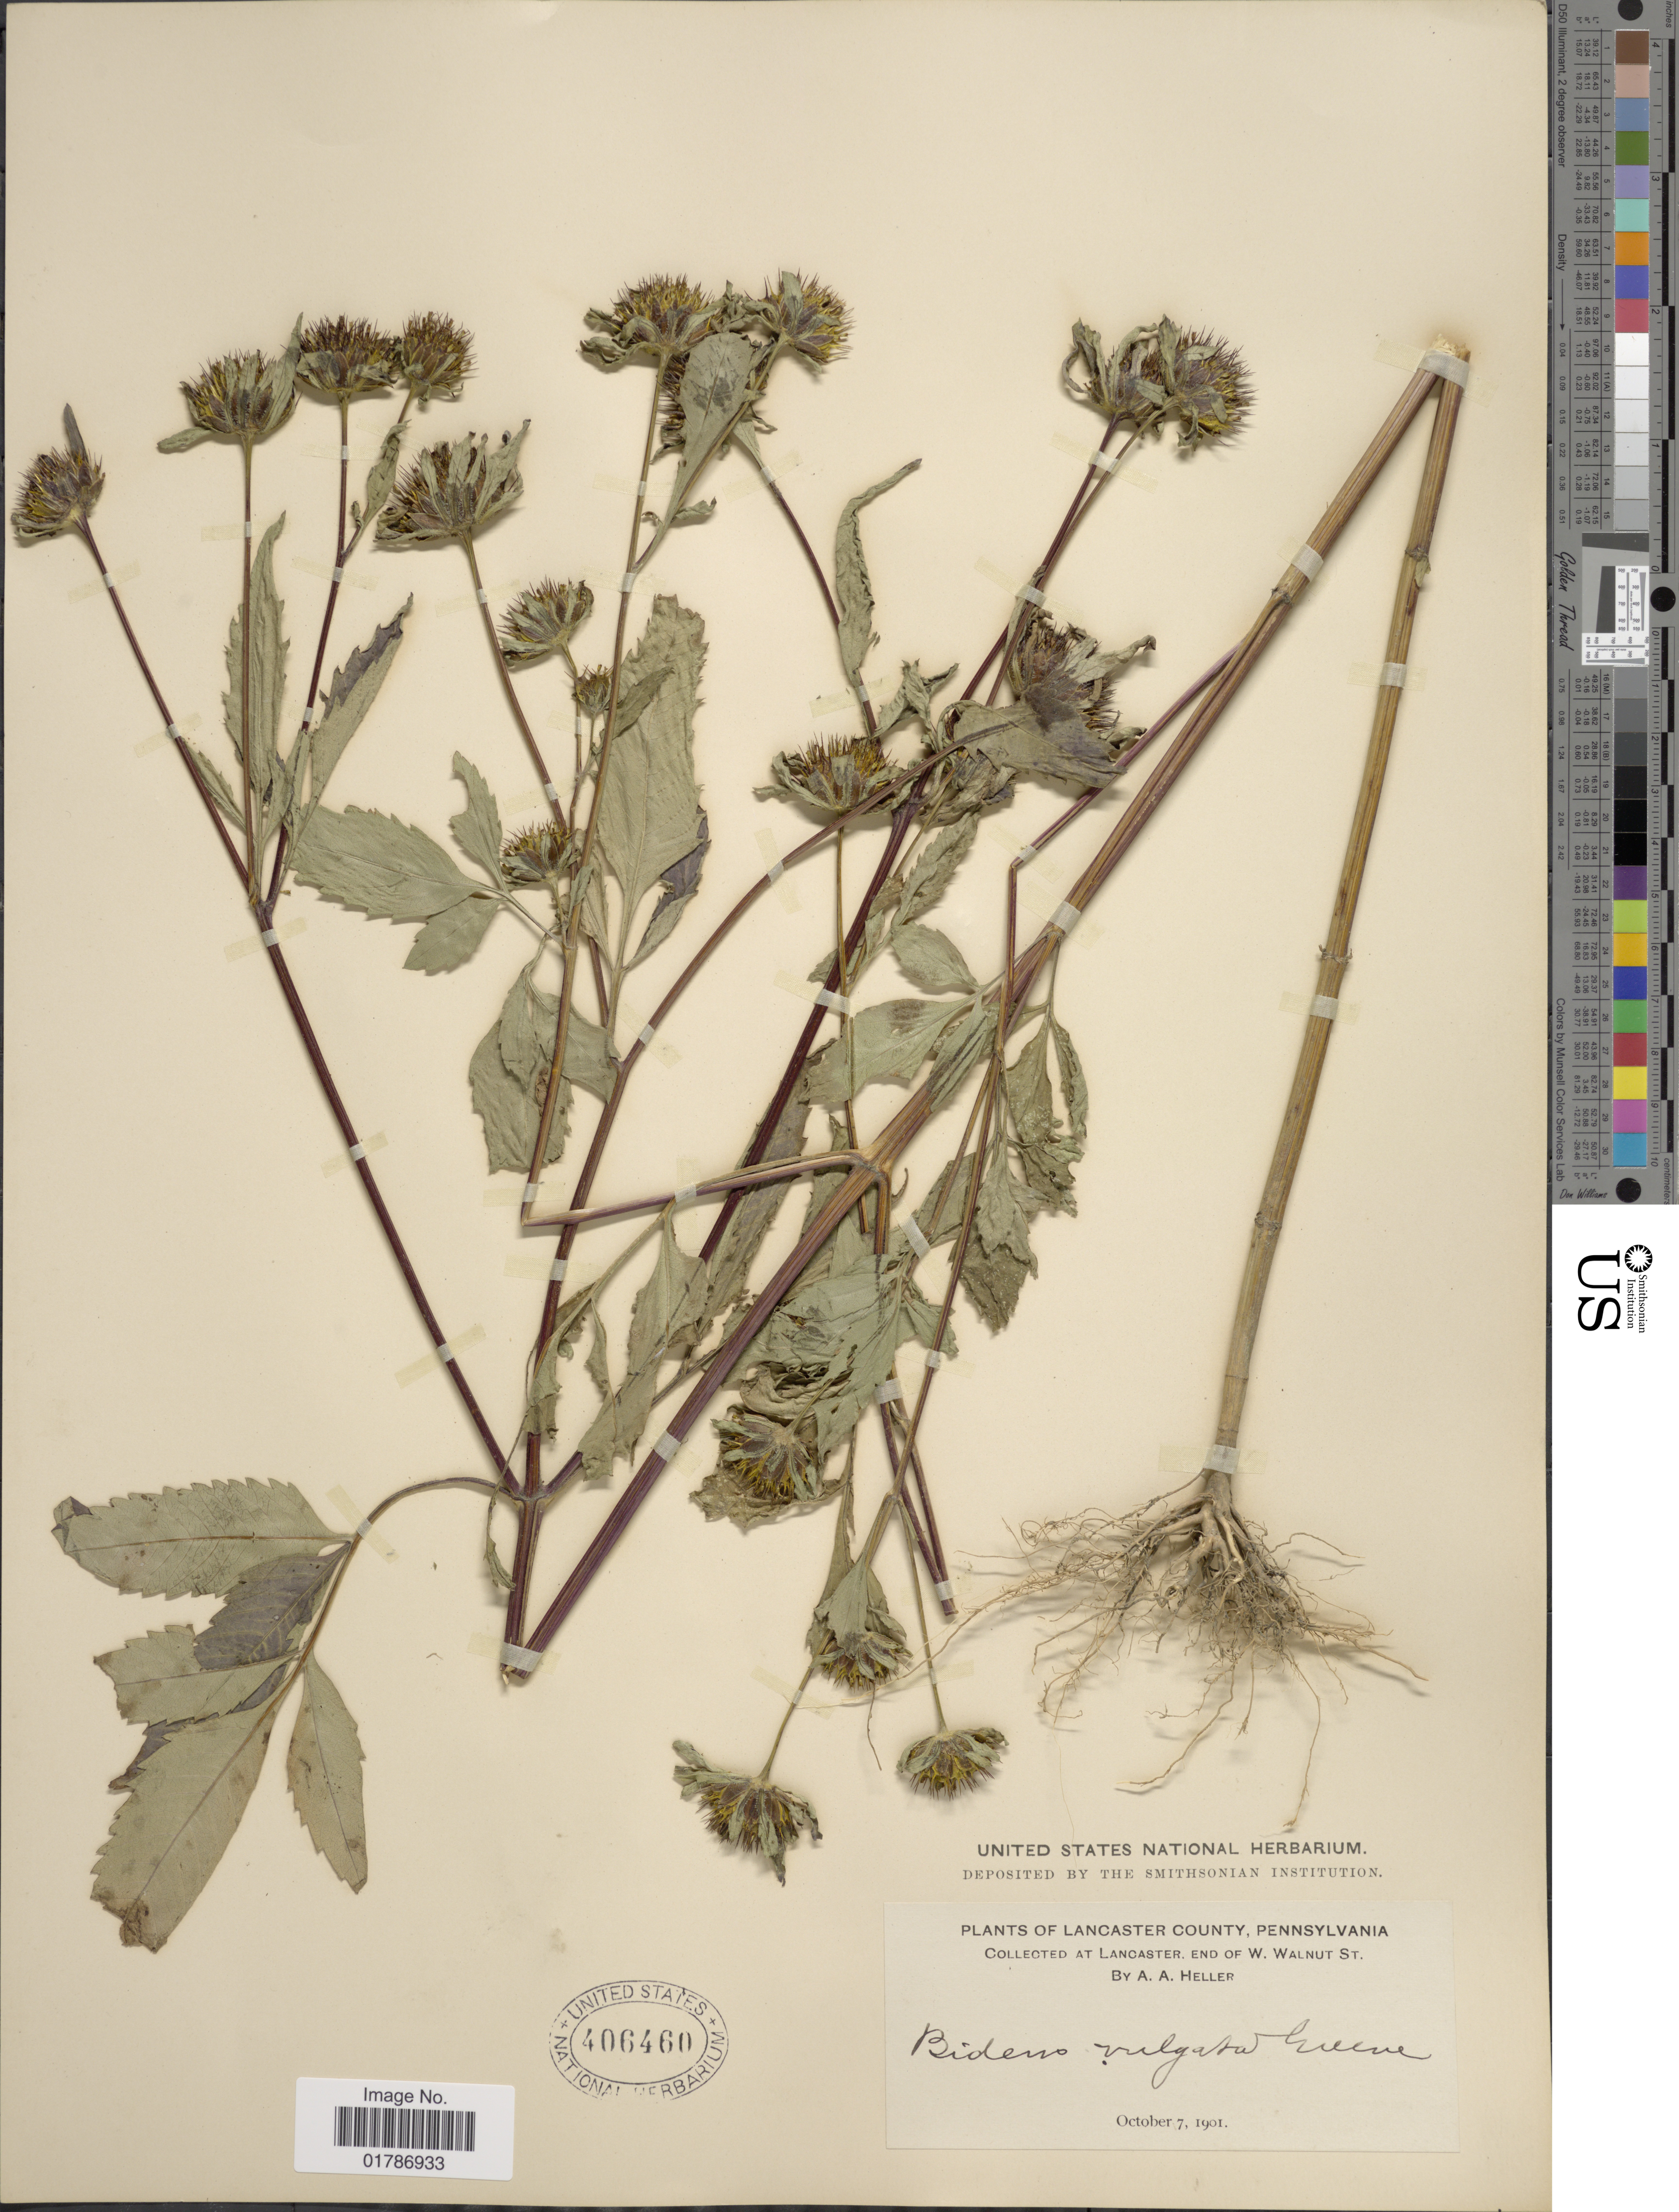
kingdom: Plantae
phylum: Tracheophyta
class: Magnoliopsida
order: Asterales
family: Asteraceae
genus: Bidens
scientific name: Bidens vulgata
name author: Greene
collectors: A. A. Heller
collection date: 1901-10-07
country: United States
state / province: Pennsylvania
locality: Lancaster County, Pennsylvania, At Lancaster, End of W, Walnut St.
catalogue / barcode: US 406460